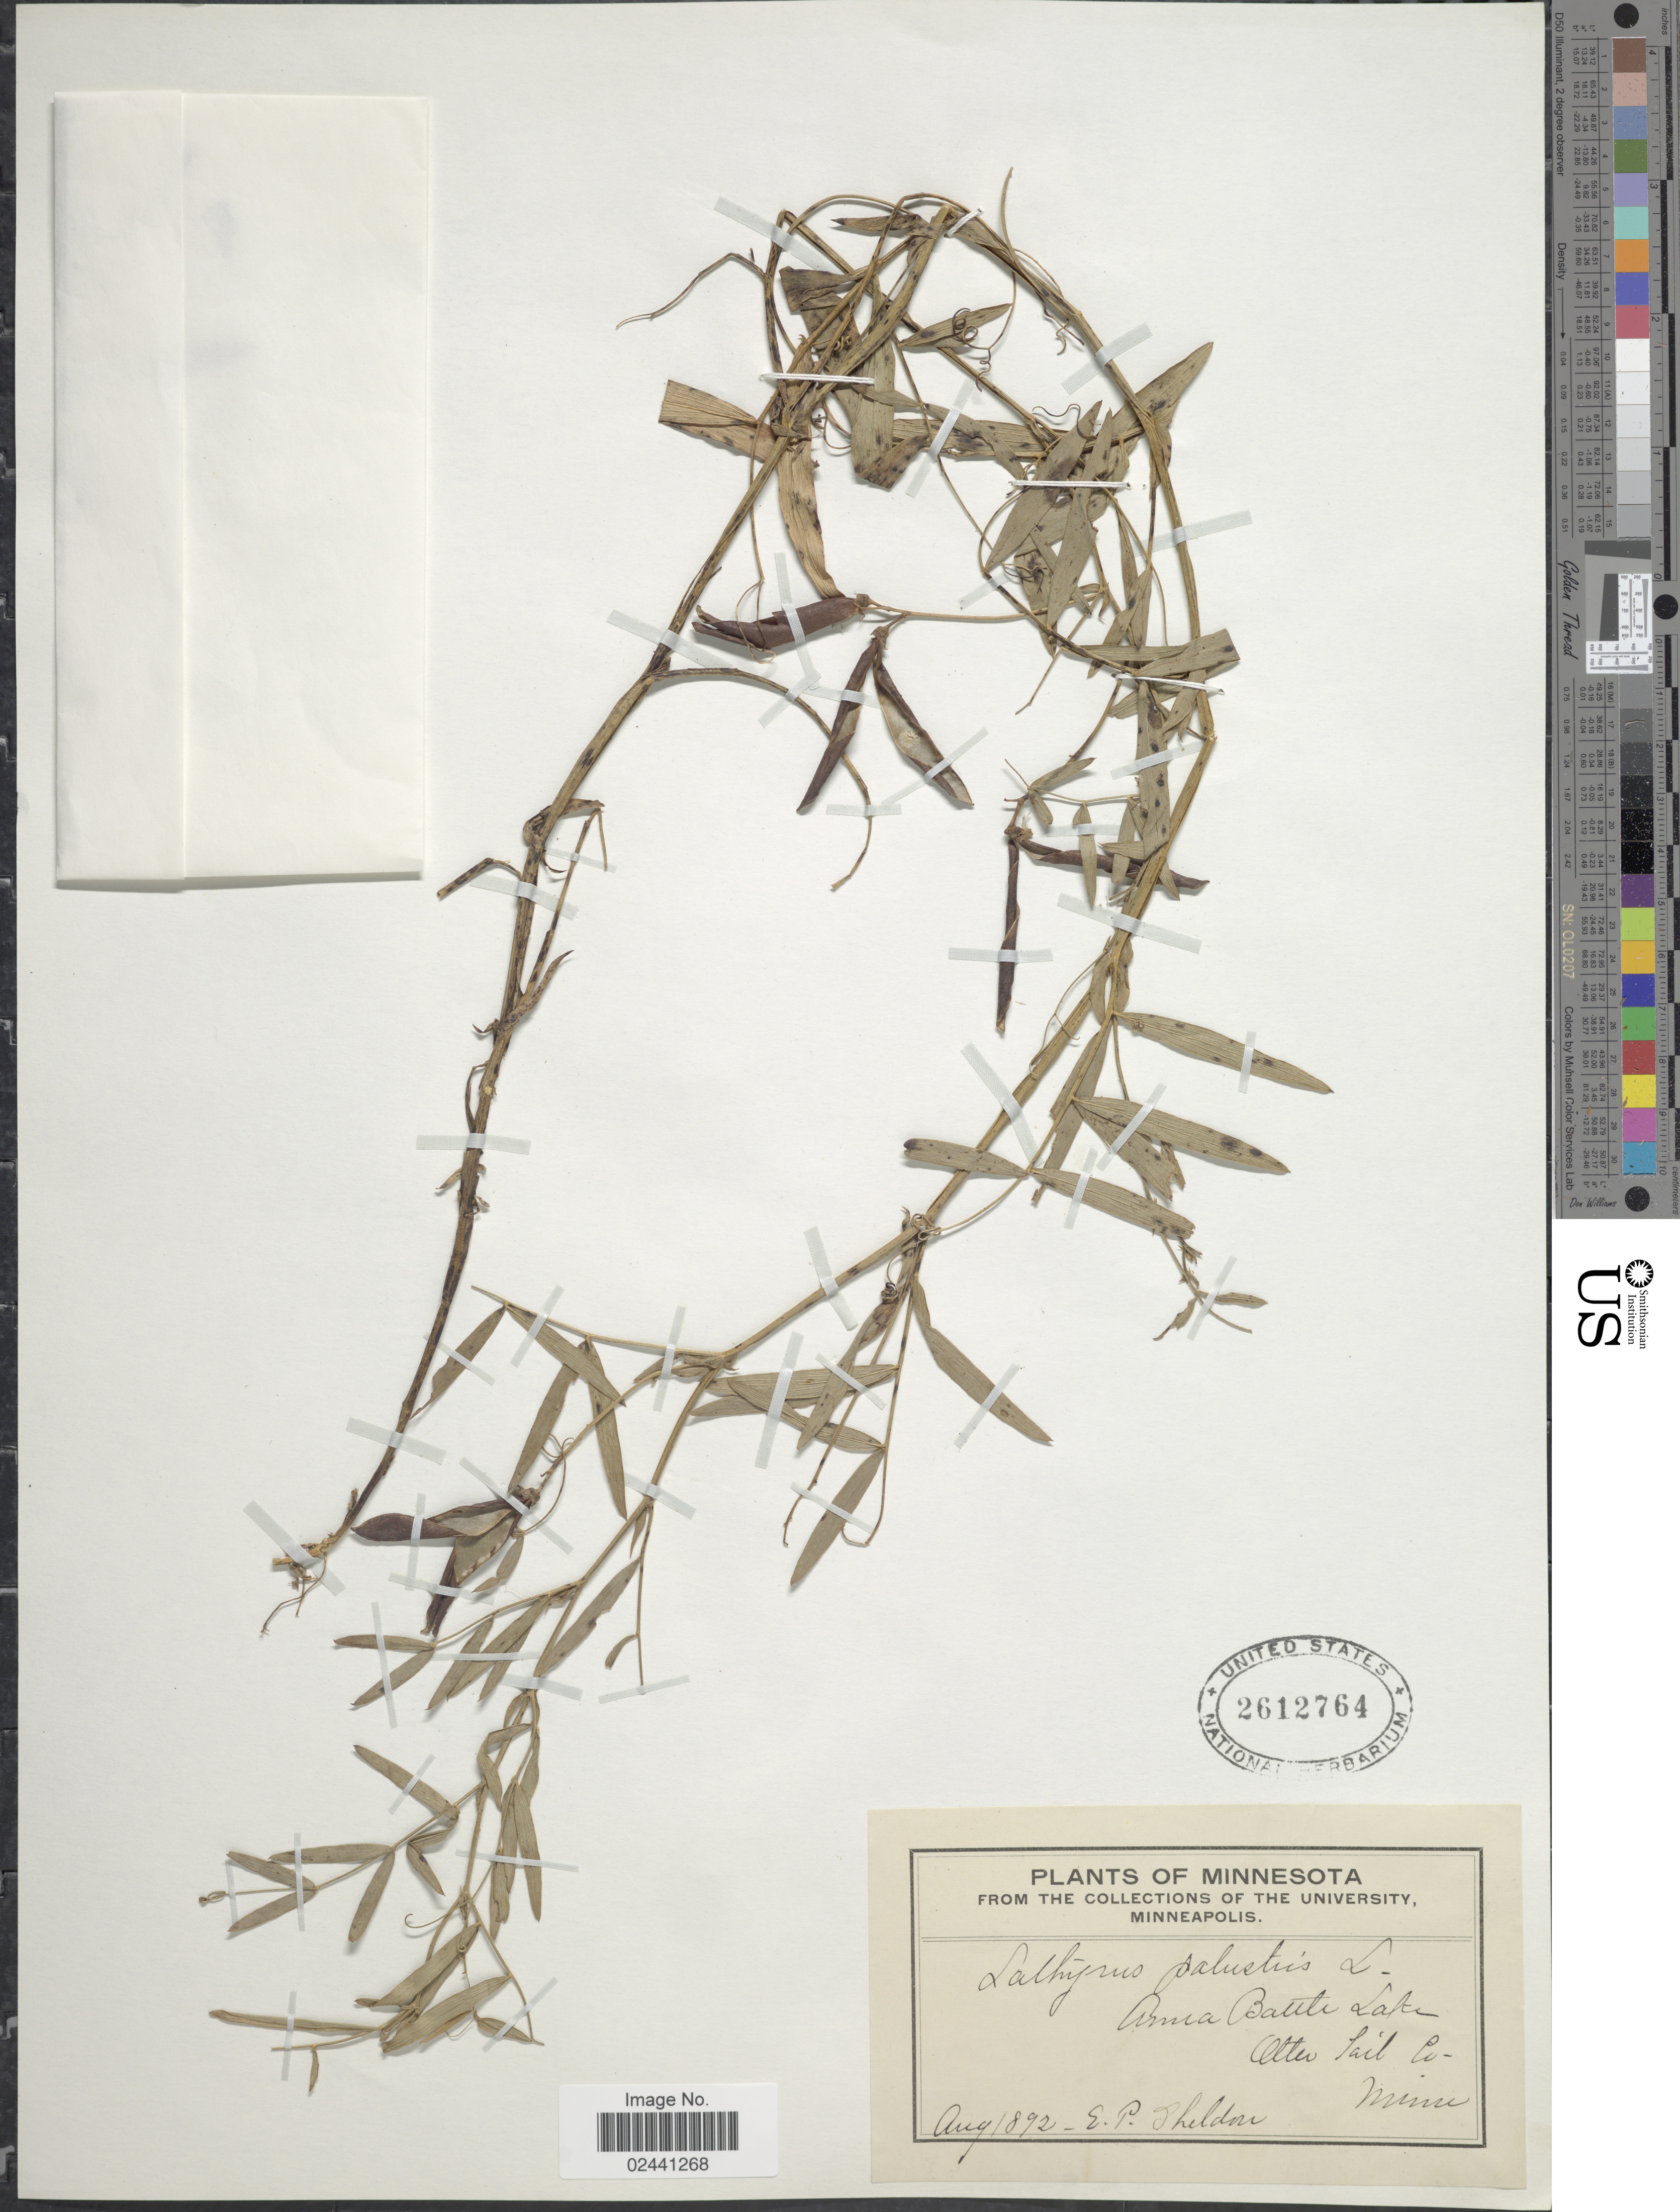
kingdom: Plantae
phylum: Tracheophyta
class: Magnoliopsida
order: Fabales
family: Fabaceae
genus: Lathyrus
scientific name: Lathyrus palustris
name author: L.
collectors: E. P. Sheldon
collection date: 1892-08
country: United States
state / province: Minnesota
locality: Amca Battle Lake, Otter Sail Co.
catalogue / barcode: US 2612764